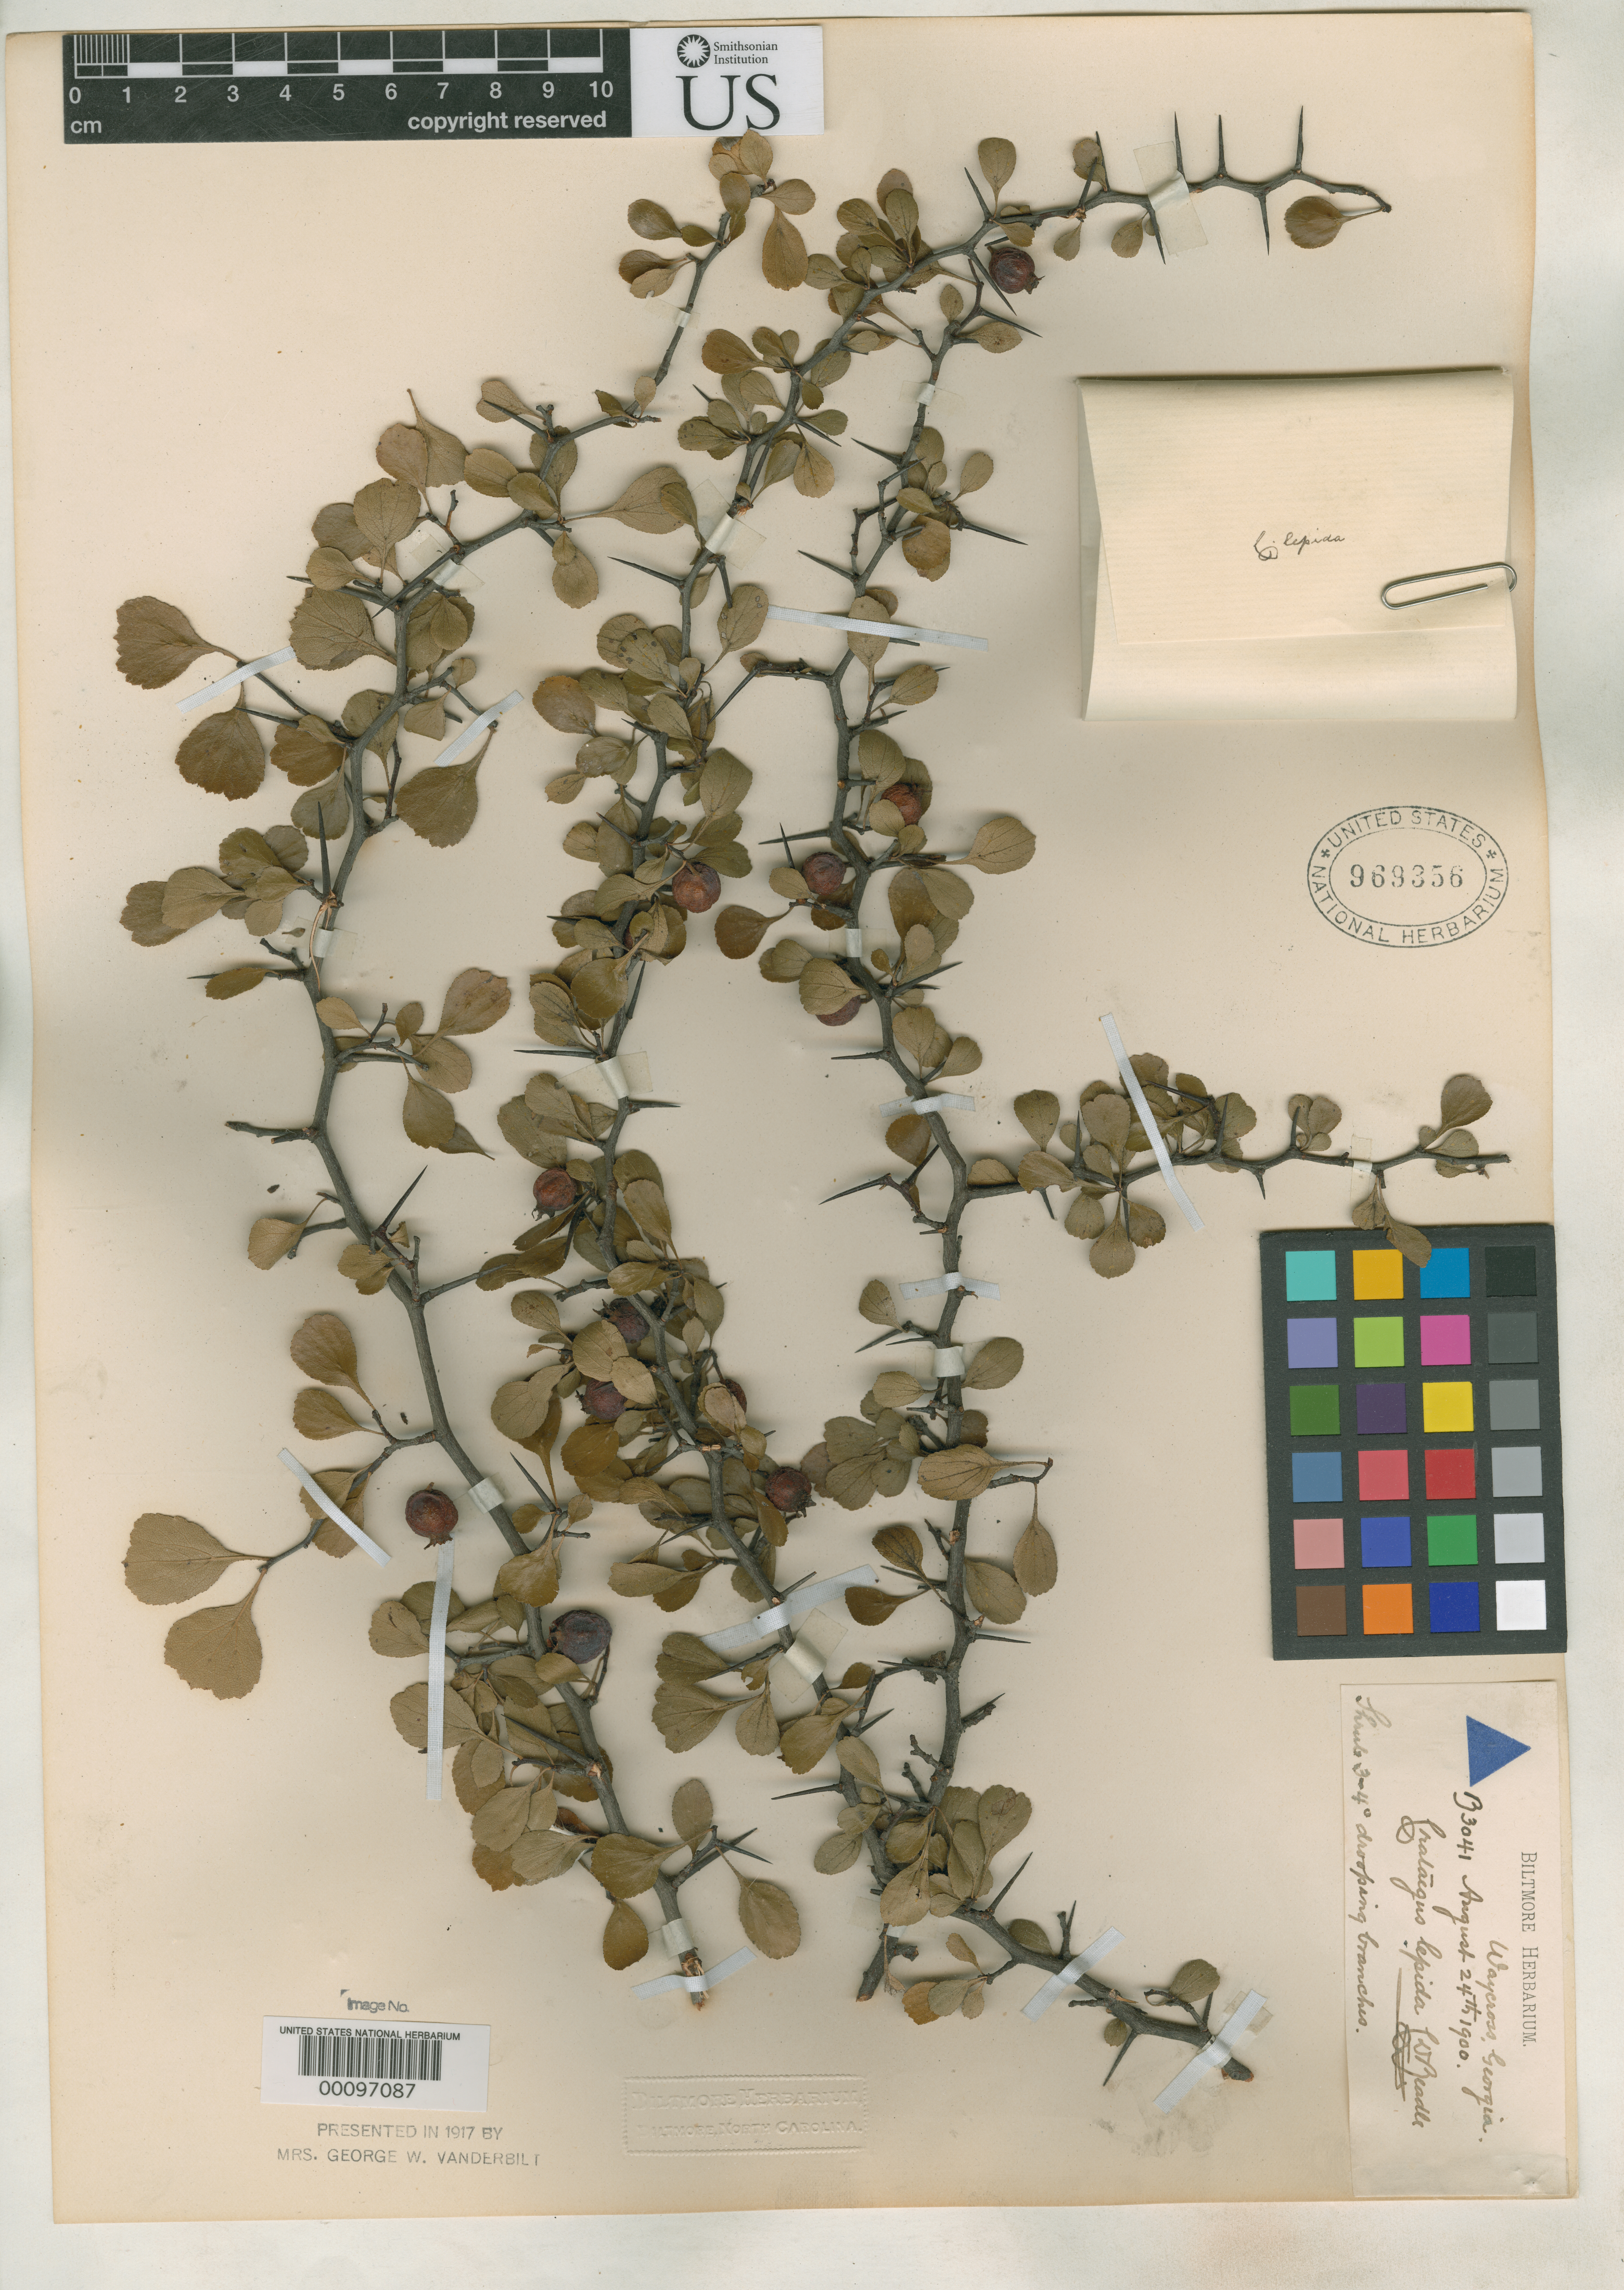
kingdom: Plantae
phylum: Tracheophyta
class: Magnoliopsida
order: Rosales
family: Rosaceae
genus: Crataegus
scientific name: Crataegus lepida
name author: Beadle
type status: Holotype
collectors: ex herb. Biltmore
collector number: B 3041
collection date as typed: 24 Aug 1900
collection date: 1900-08-24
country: United States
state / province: Georgia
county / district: Ware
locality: Waycross.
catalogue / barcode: US 969356